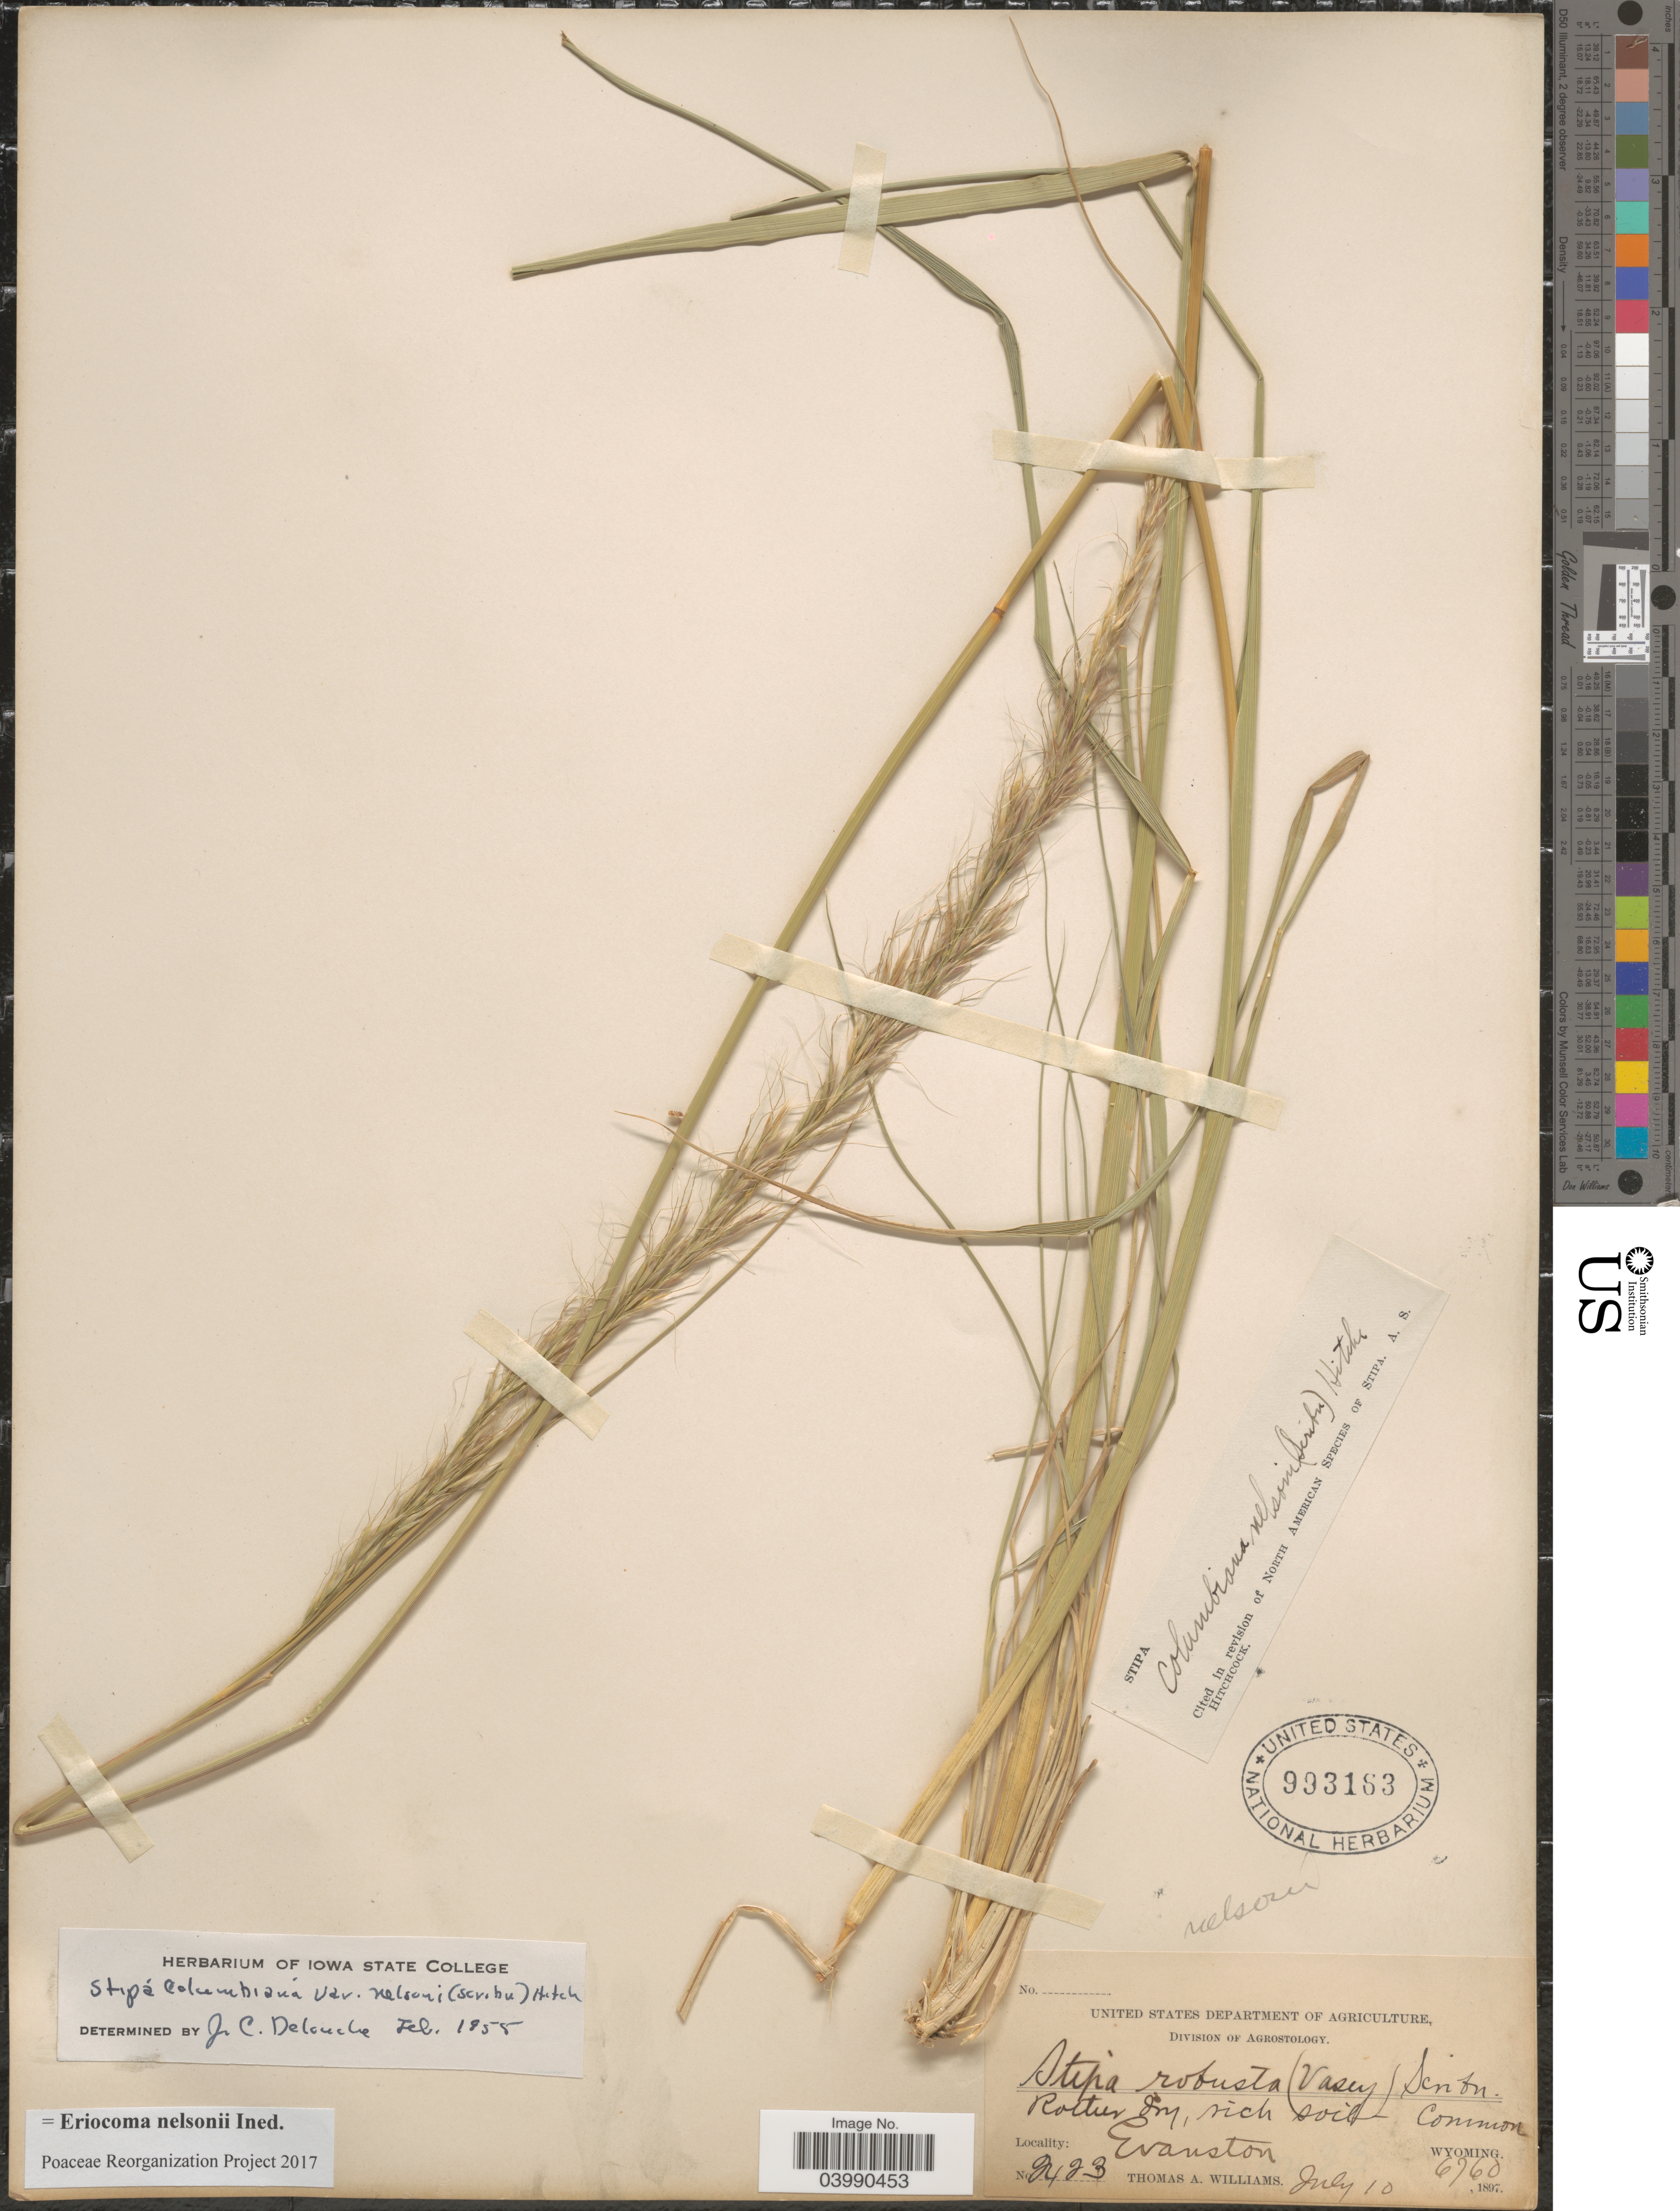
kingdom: Plantae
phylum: Tracheophyta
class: Liliopsida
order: Poales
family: Poaceae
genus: Eriocoma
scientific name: Eriocoma nelsonii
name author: (Scribn.) Romasch.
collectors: T. A. Williams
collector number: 2423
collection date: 1897-07-10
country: United States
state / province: Wyoming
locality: Evanston.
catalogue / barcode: US 993163